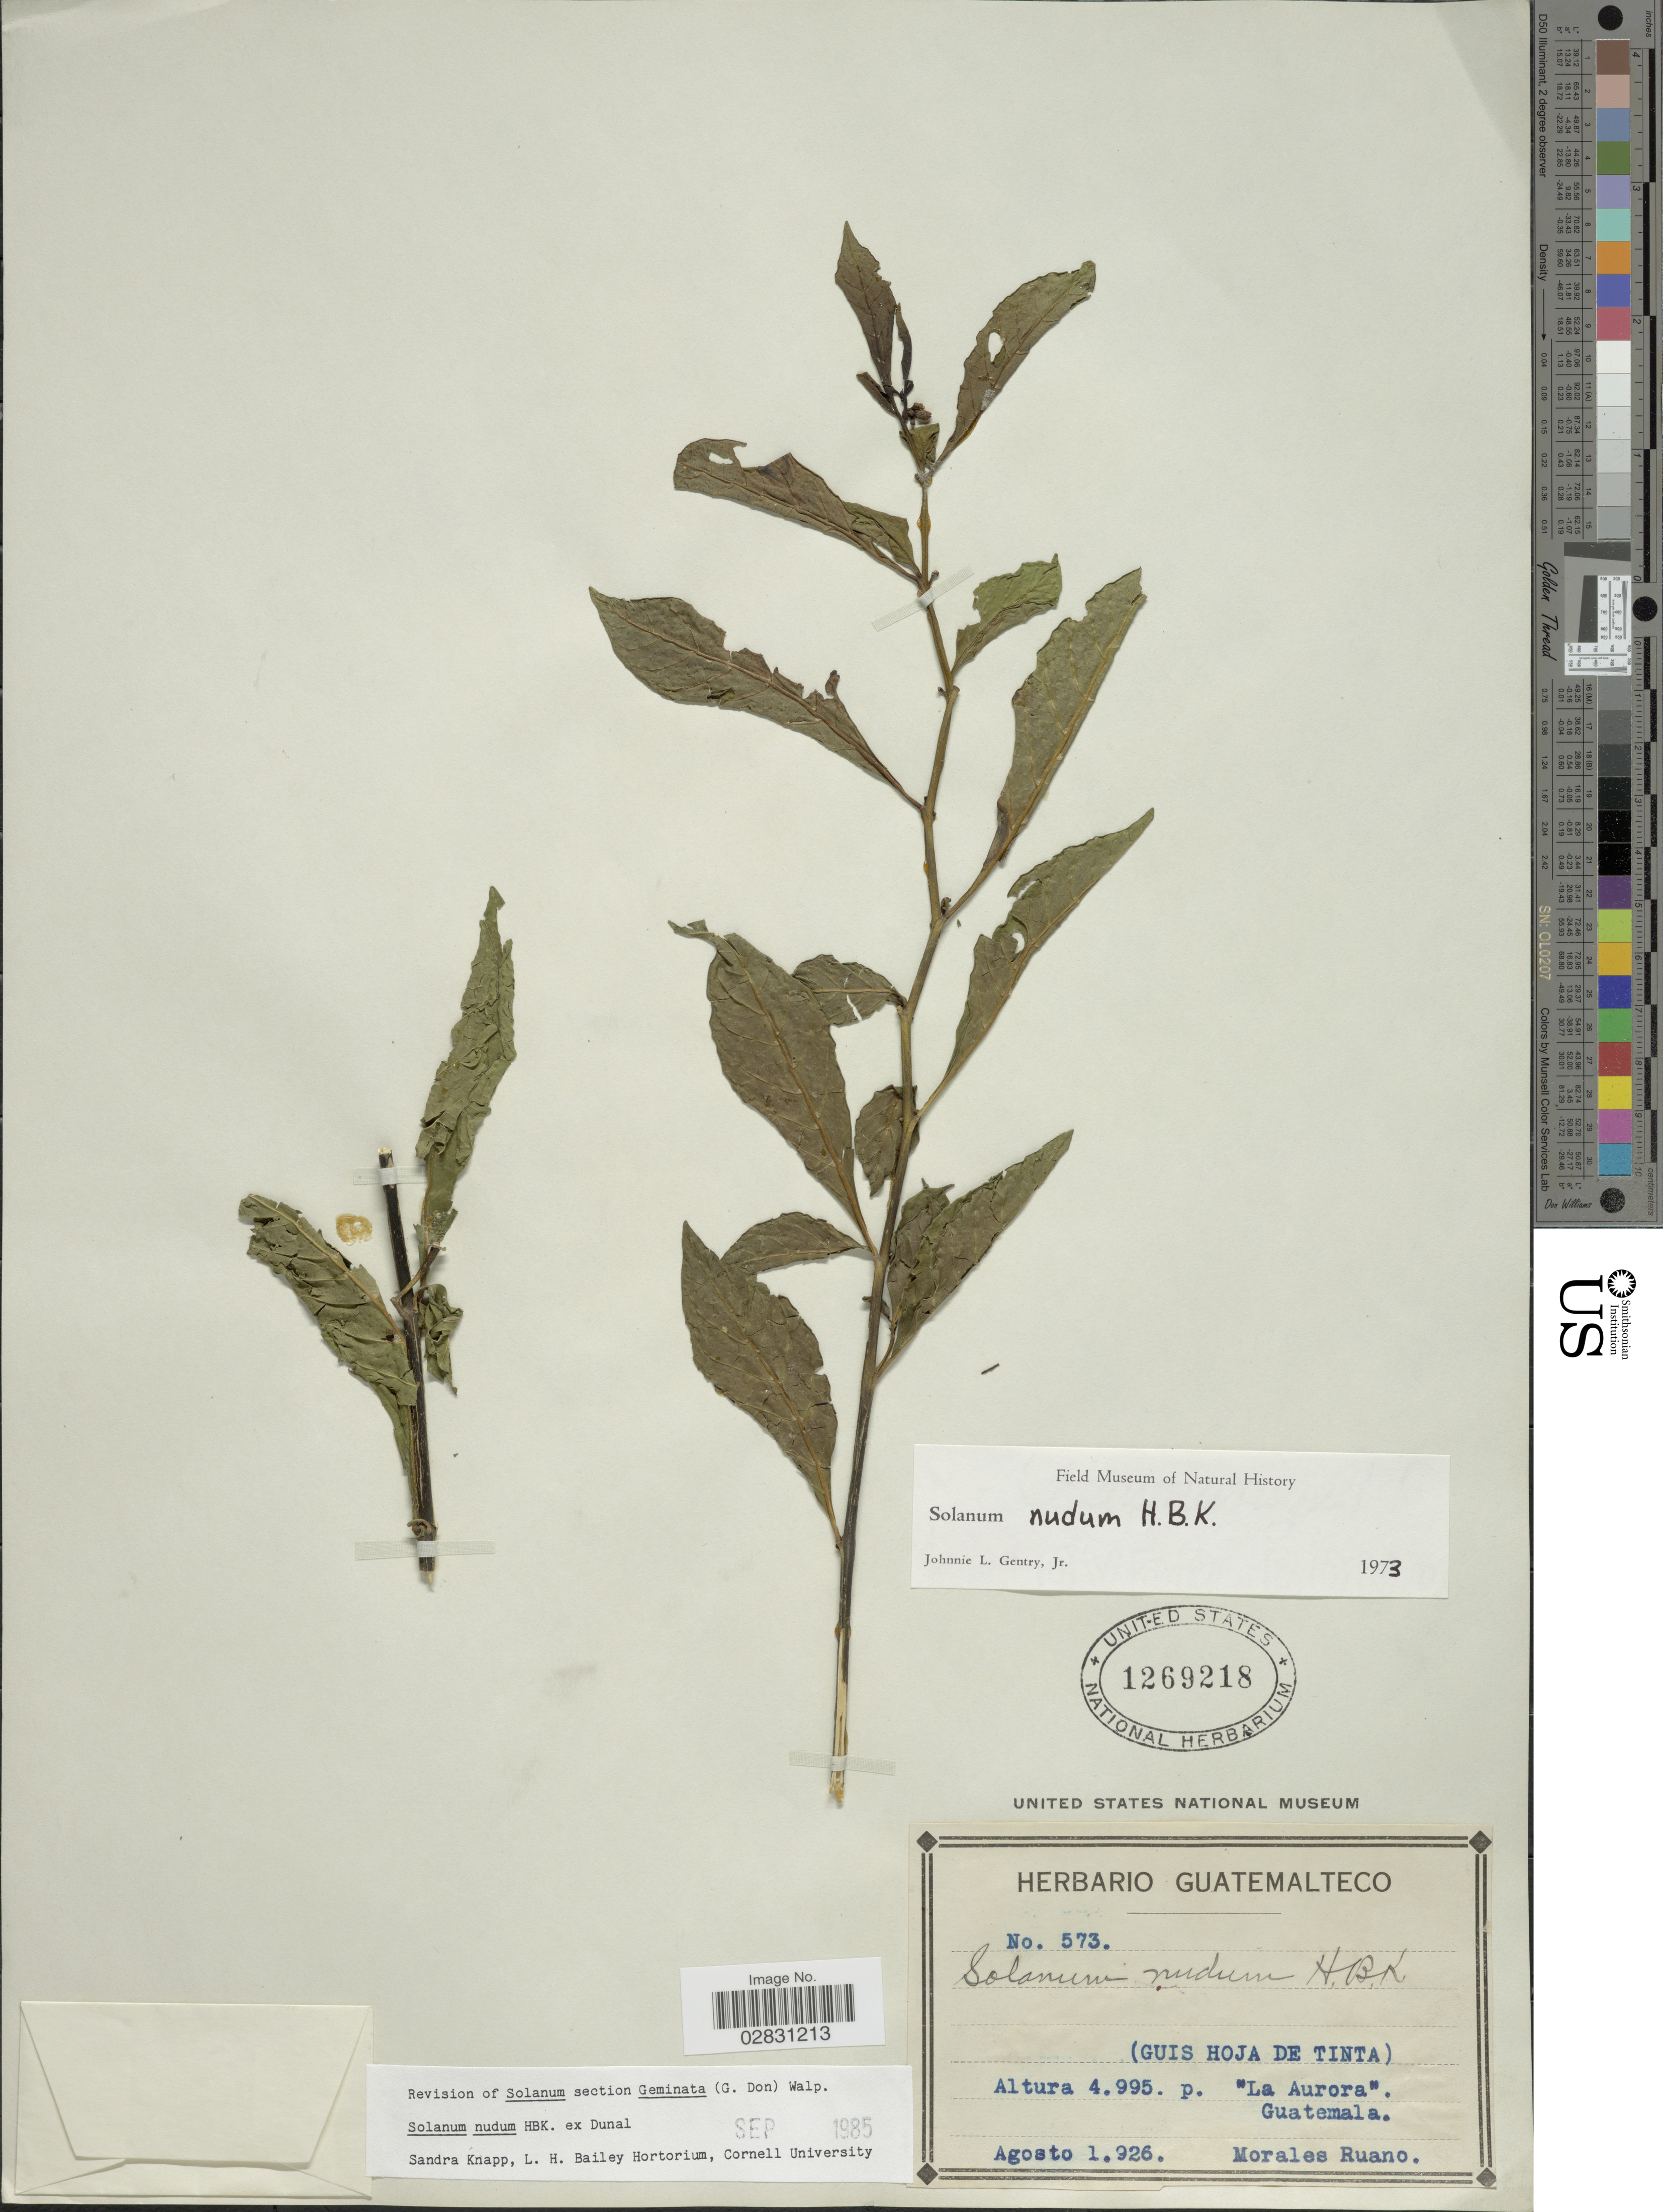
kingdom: Plantae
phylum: Tracheophyta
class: Magnoliopsida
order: Solanales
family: Solanaceae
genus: Solanum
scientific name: Solanum nudum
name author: Humb. & Bonpl. ex Dunal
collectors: M. Ruano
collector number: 573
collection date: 1926-08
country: Guatemala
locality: La Aurora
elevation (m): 1522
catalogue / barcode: US 1269218